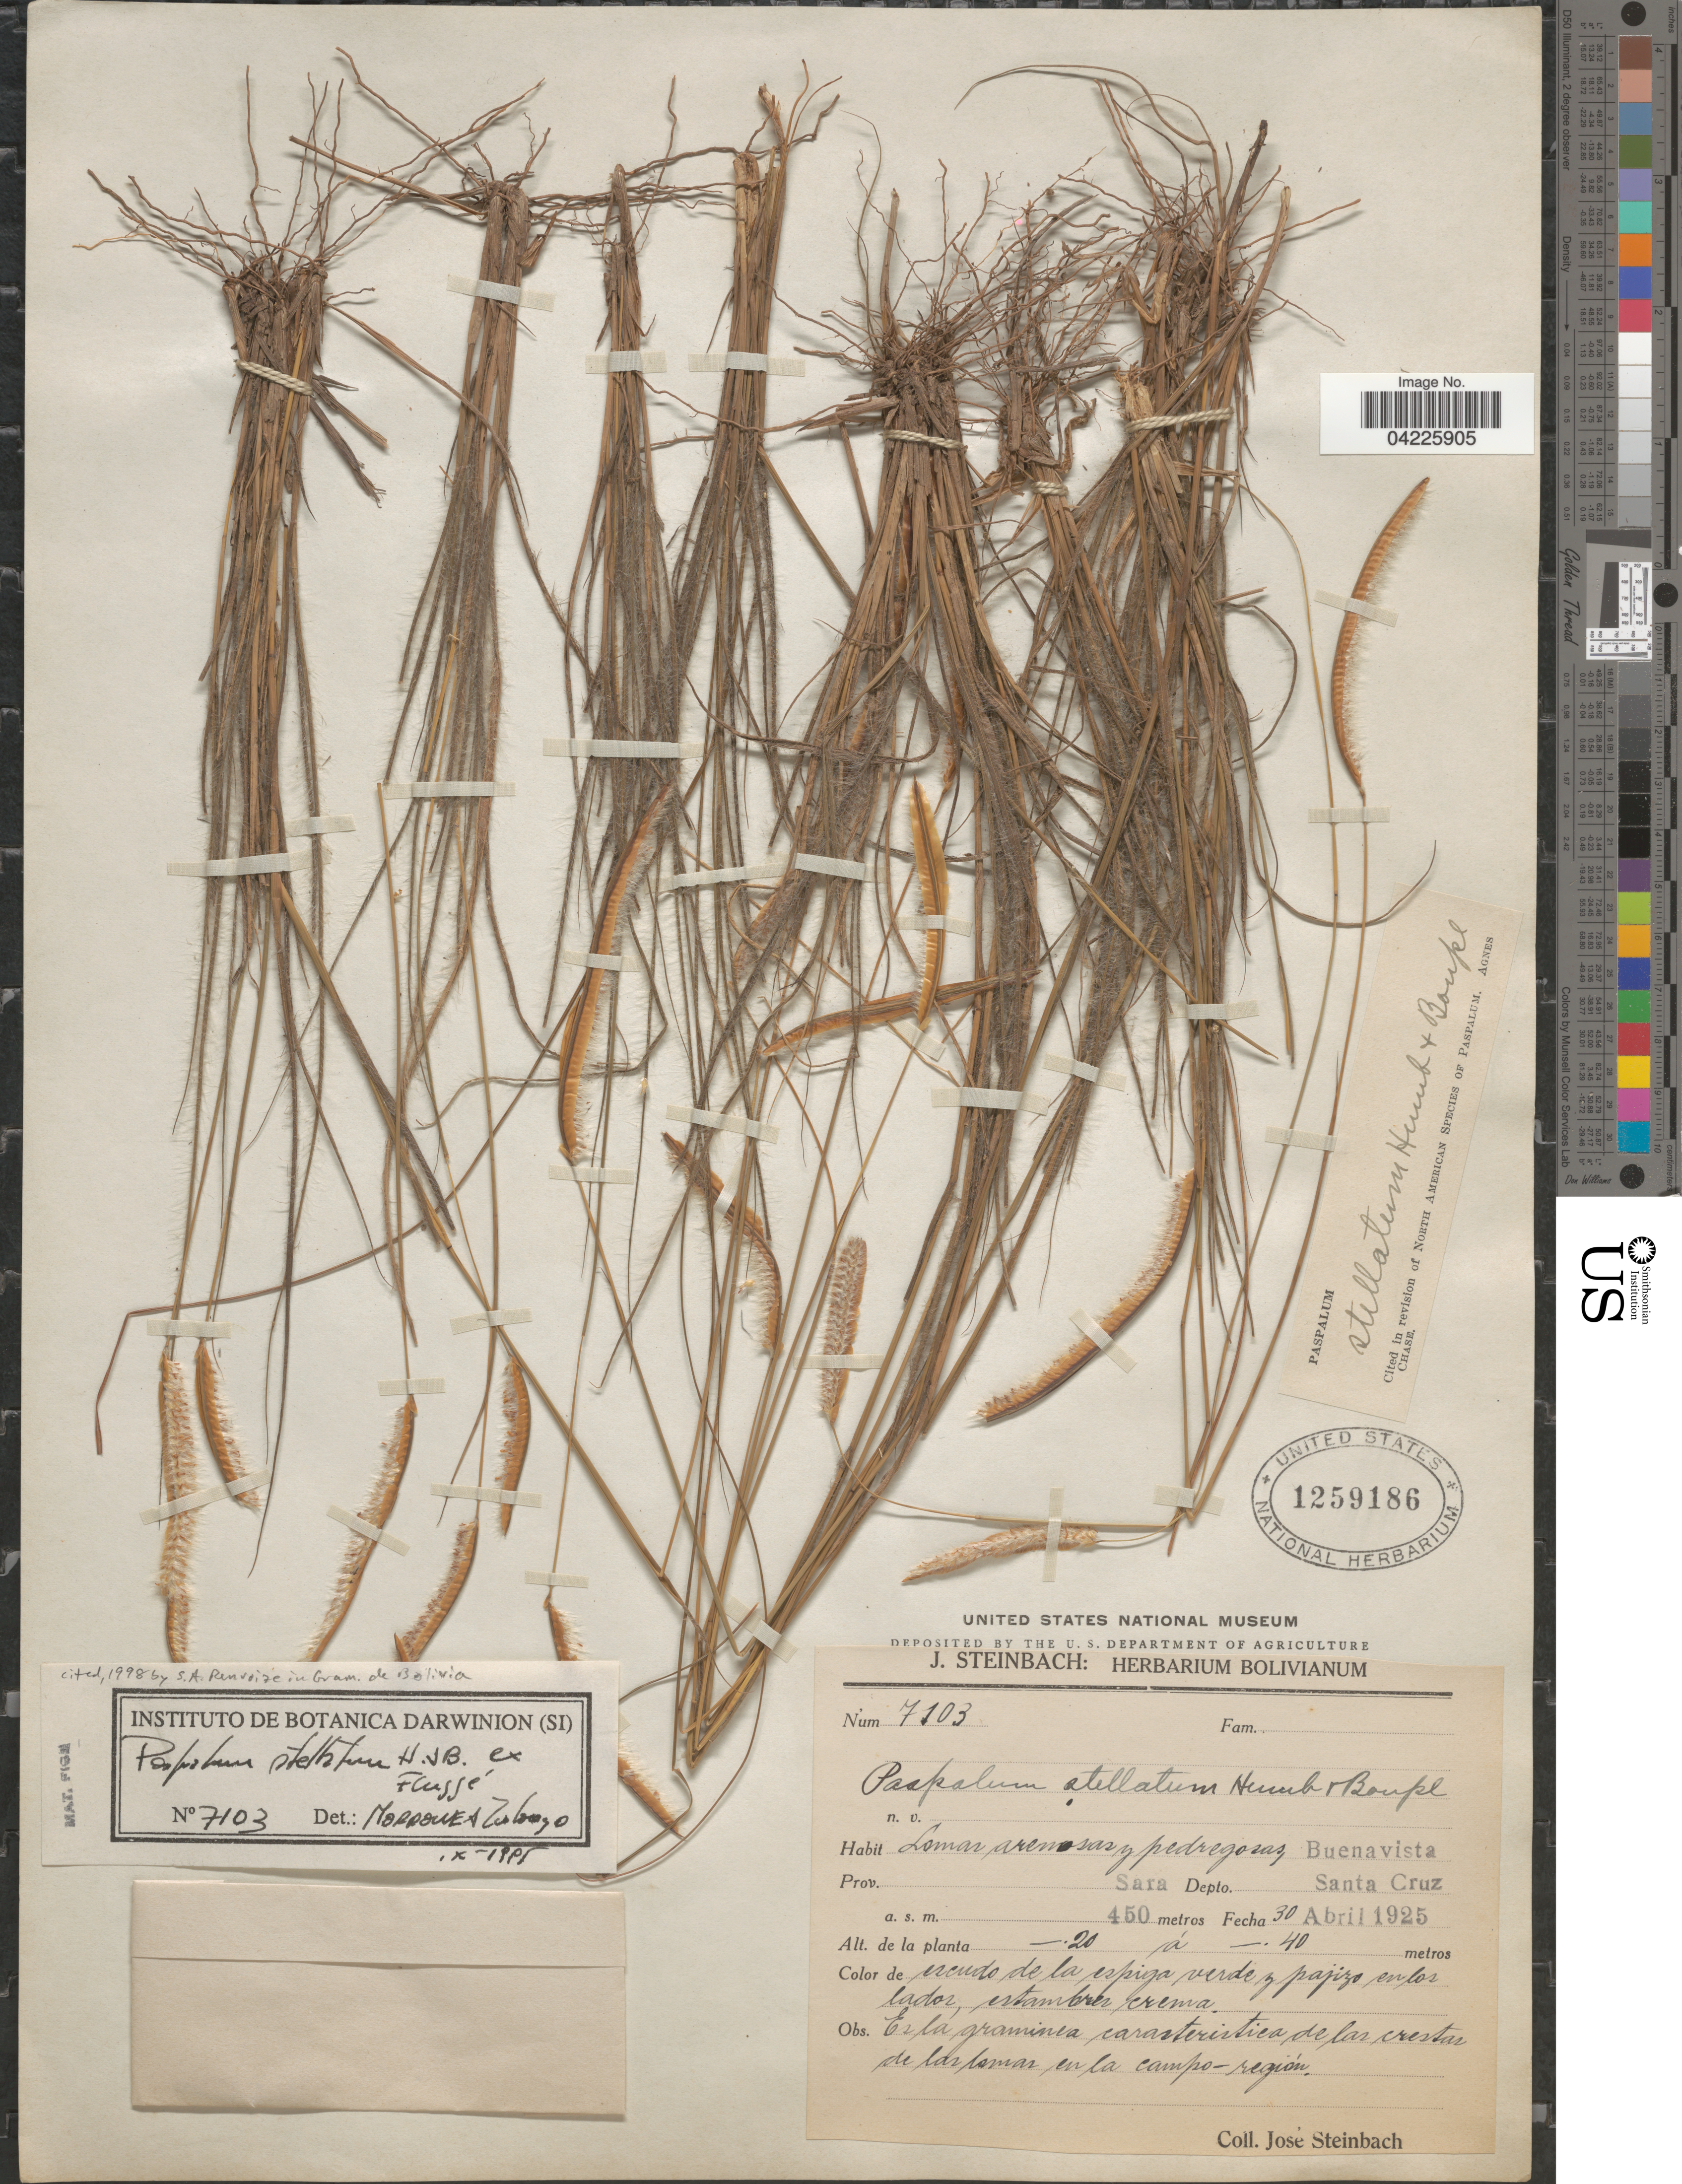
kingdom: Plantae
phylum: Tracheophyta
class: Liliopsida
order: Poales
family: Poaceae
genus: Paspalum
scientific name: Paspalum stellatum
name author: Humb. & Bonpl. ex Flüggé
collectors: J. Steinbach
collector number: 7103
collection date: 1925-04-30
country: Bolivia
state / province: Santa Cruz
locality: Buenavista. Prov. Sara. Depto. Santa Cruz.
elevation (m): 450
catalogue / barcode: US 1259186